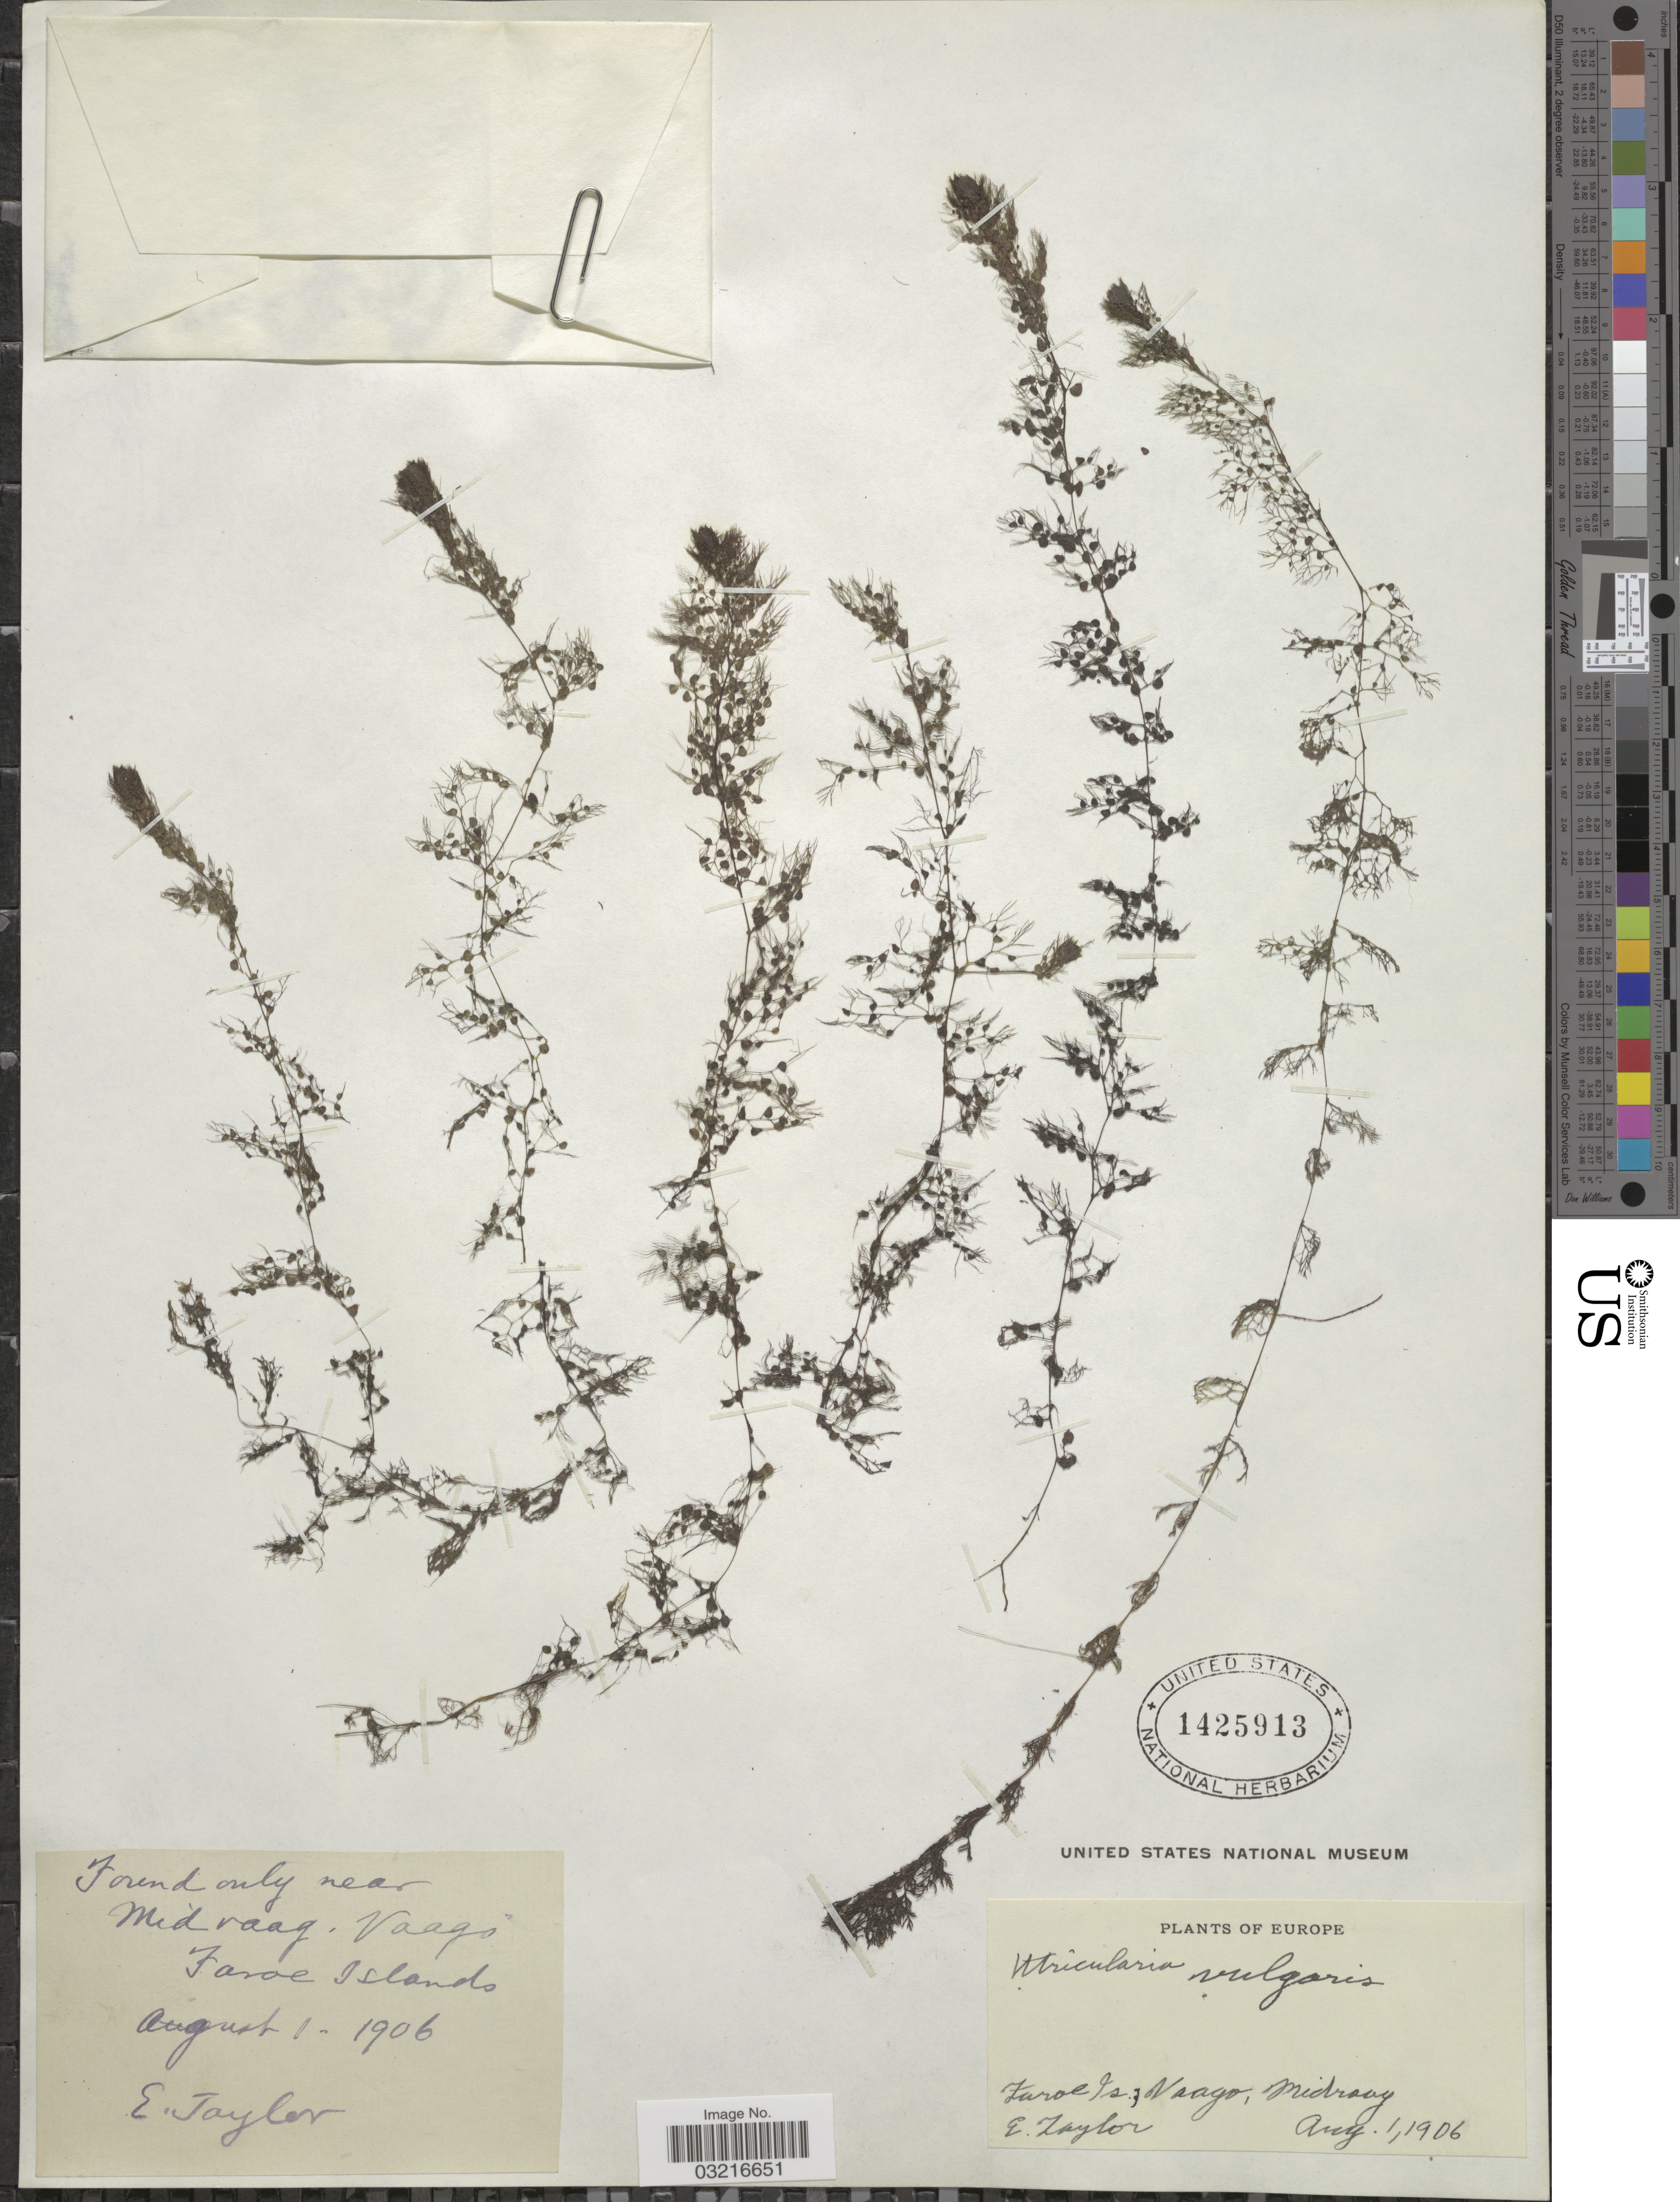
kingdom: Plantae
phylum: Tracheophyta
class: Magnoliopsida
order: Lamiales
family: Lentibulariaceae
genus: Utricularia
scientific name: Utricularia vulgaris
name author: L.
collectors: E. Taylor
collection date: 1906-08-01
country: Faroe Islands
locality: Forend only near Midraag. Vaago Faroe Islands. Europe.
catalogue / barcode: US 1425913